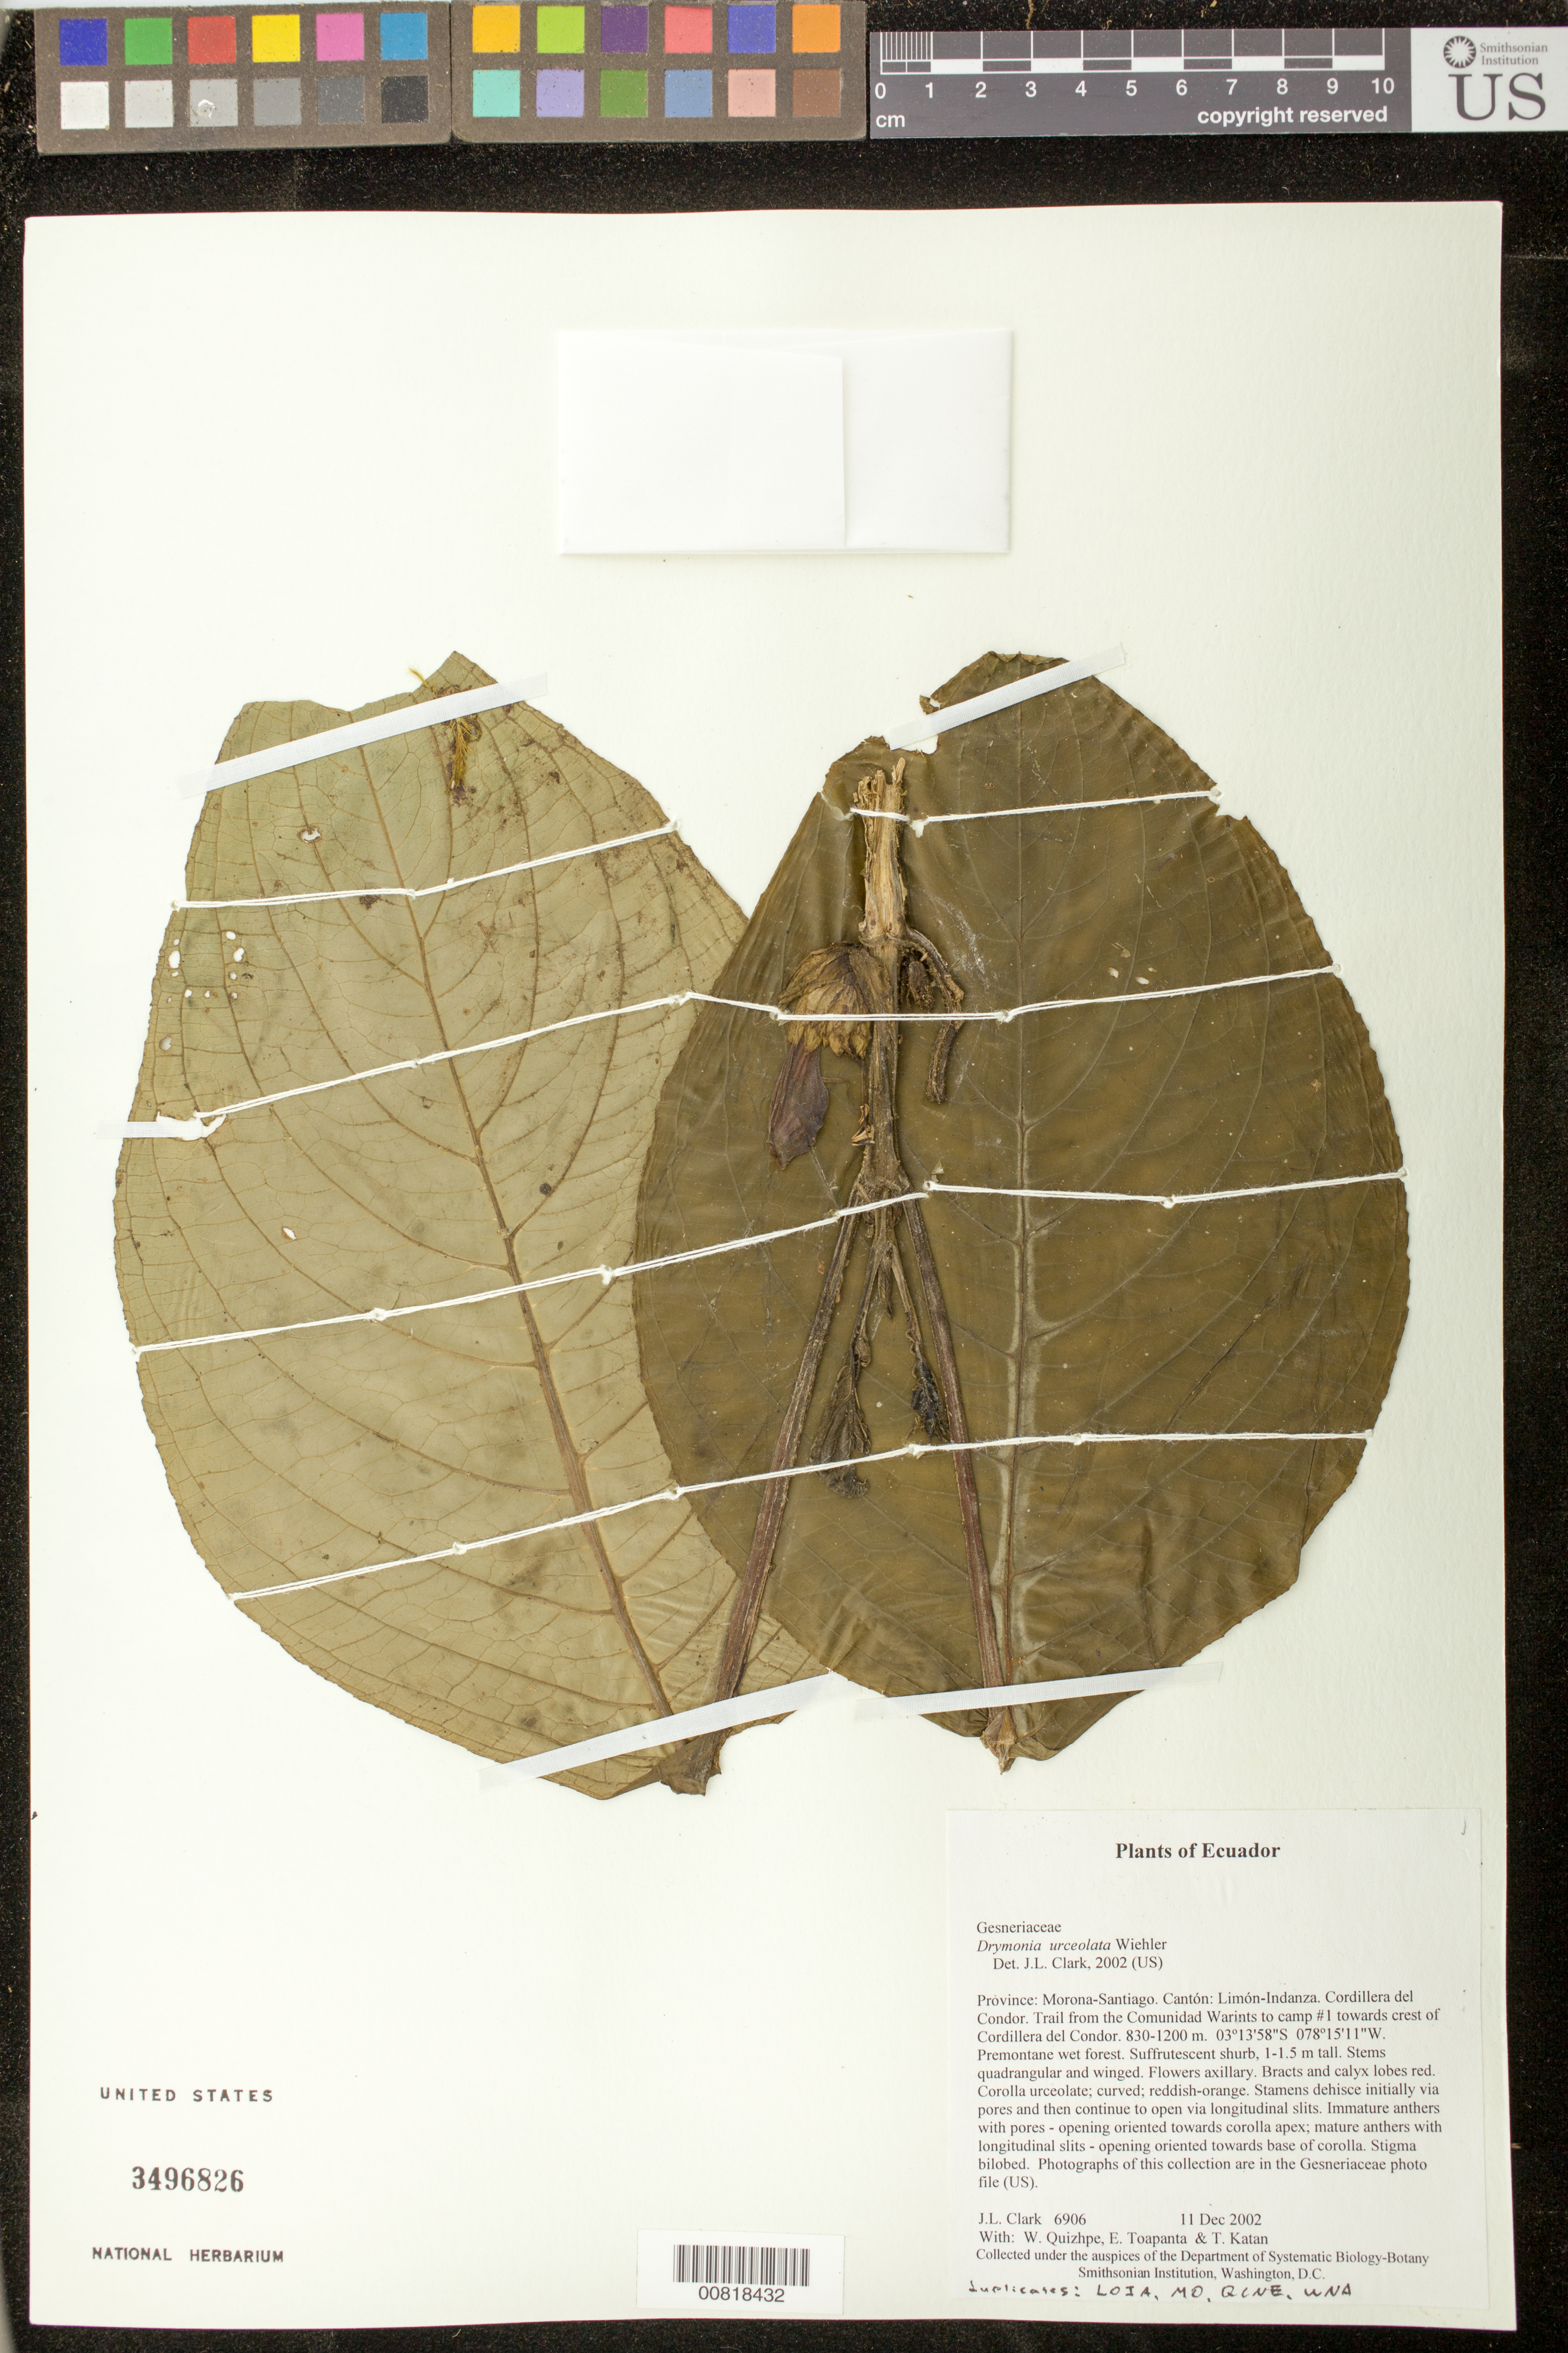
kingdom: Plantae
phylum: Tracheophyta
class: Magnoliopsida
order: Lamiales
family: Gesneriaceae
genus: Drymonia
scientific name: Drymonia urceolata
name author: Wiehler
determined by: Clark, J. L., (SEL), The Marie Selby Botanical Garden (UNITED STATES)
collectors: J. L. Clark, W. Quizhpe, E. Toapanta & T. Katan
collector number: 6906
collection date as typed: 11 Dec 2002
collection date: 2002-12-11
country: Ecuador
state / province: Morona-Santiago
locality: Limón-Indanza. Cordillera del Condor. Trail from the Comunidad Warints to camp #1 towards crest of Cordillera del Condor.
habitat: Premontane wet forest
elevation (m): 830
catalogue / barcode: US 3496826